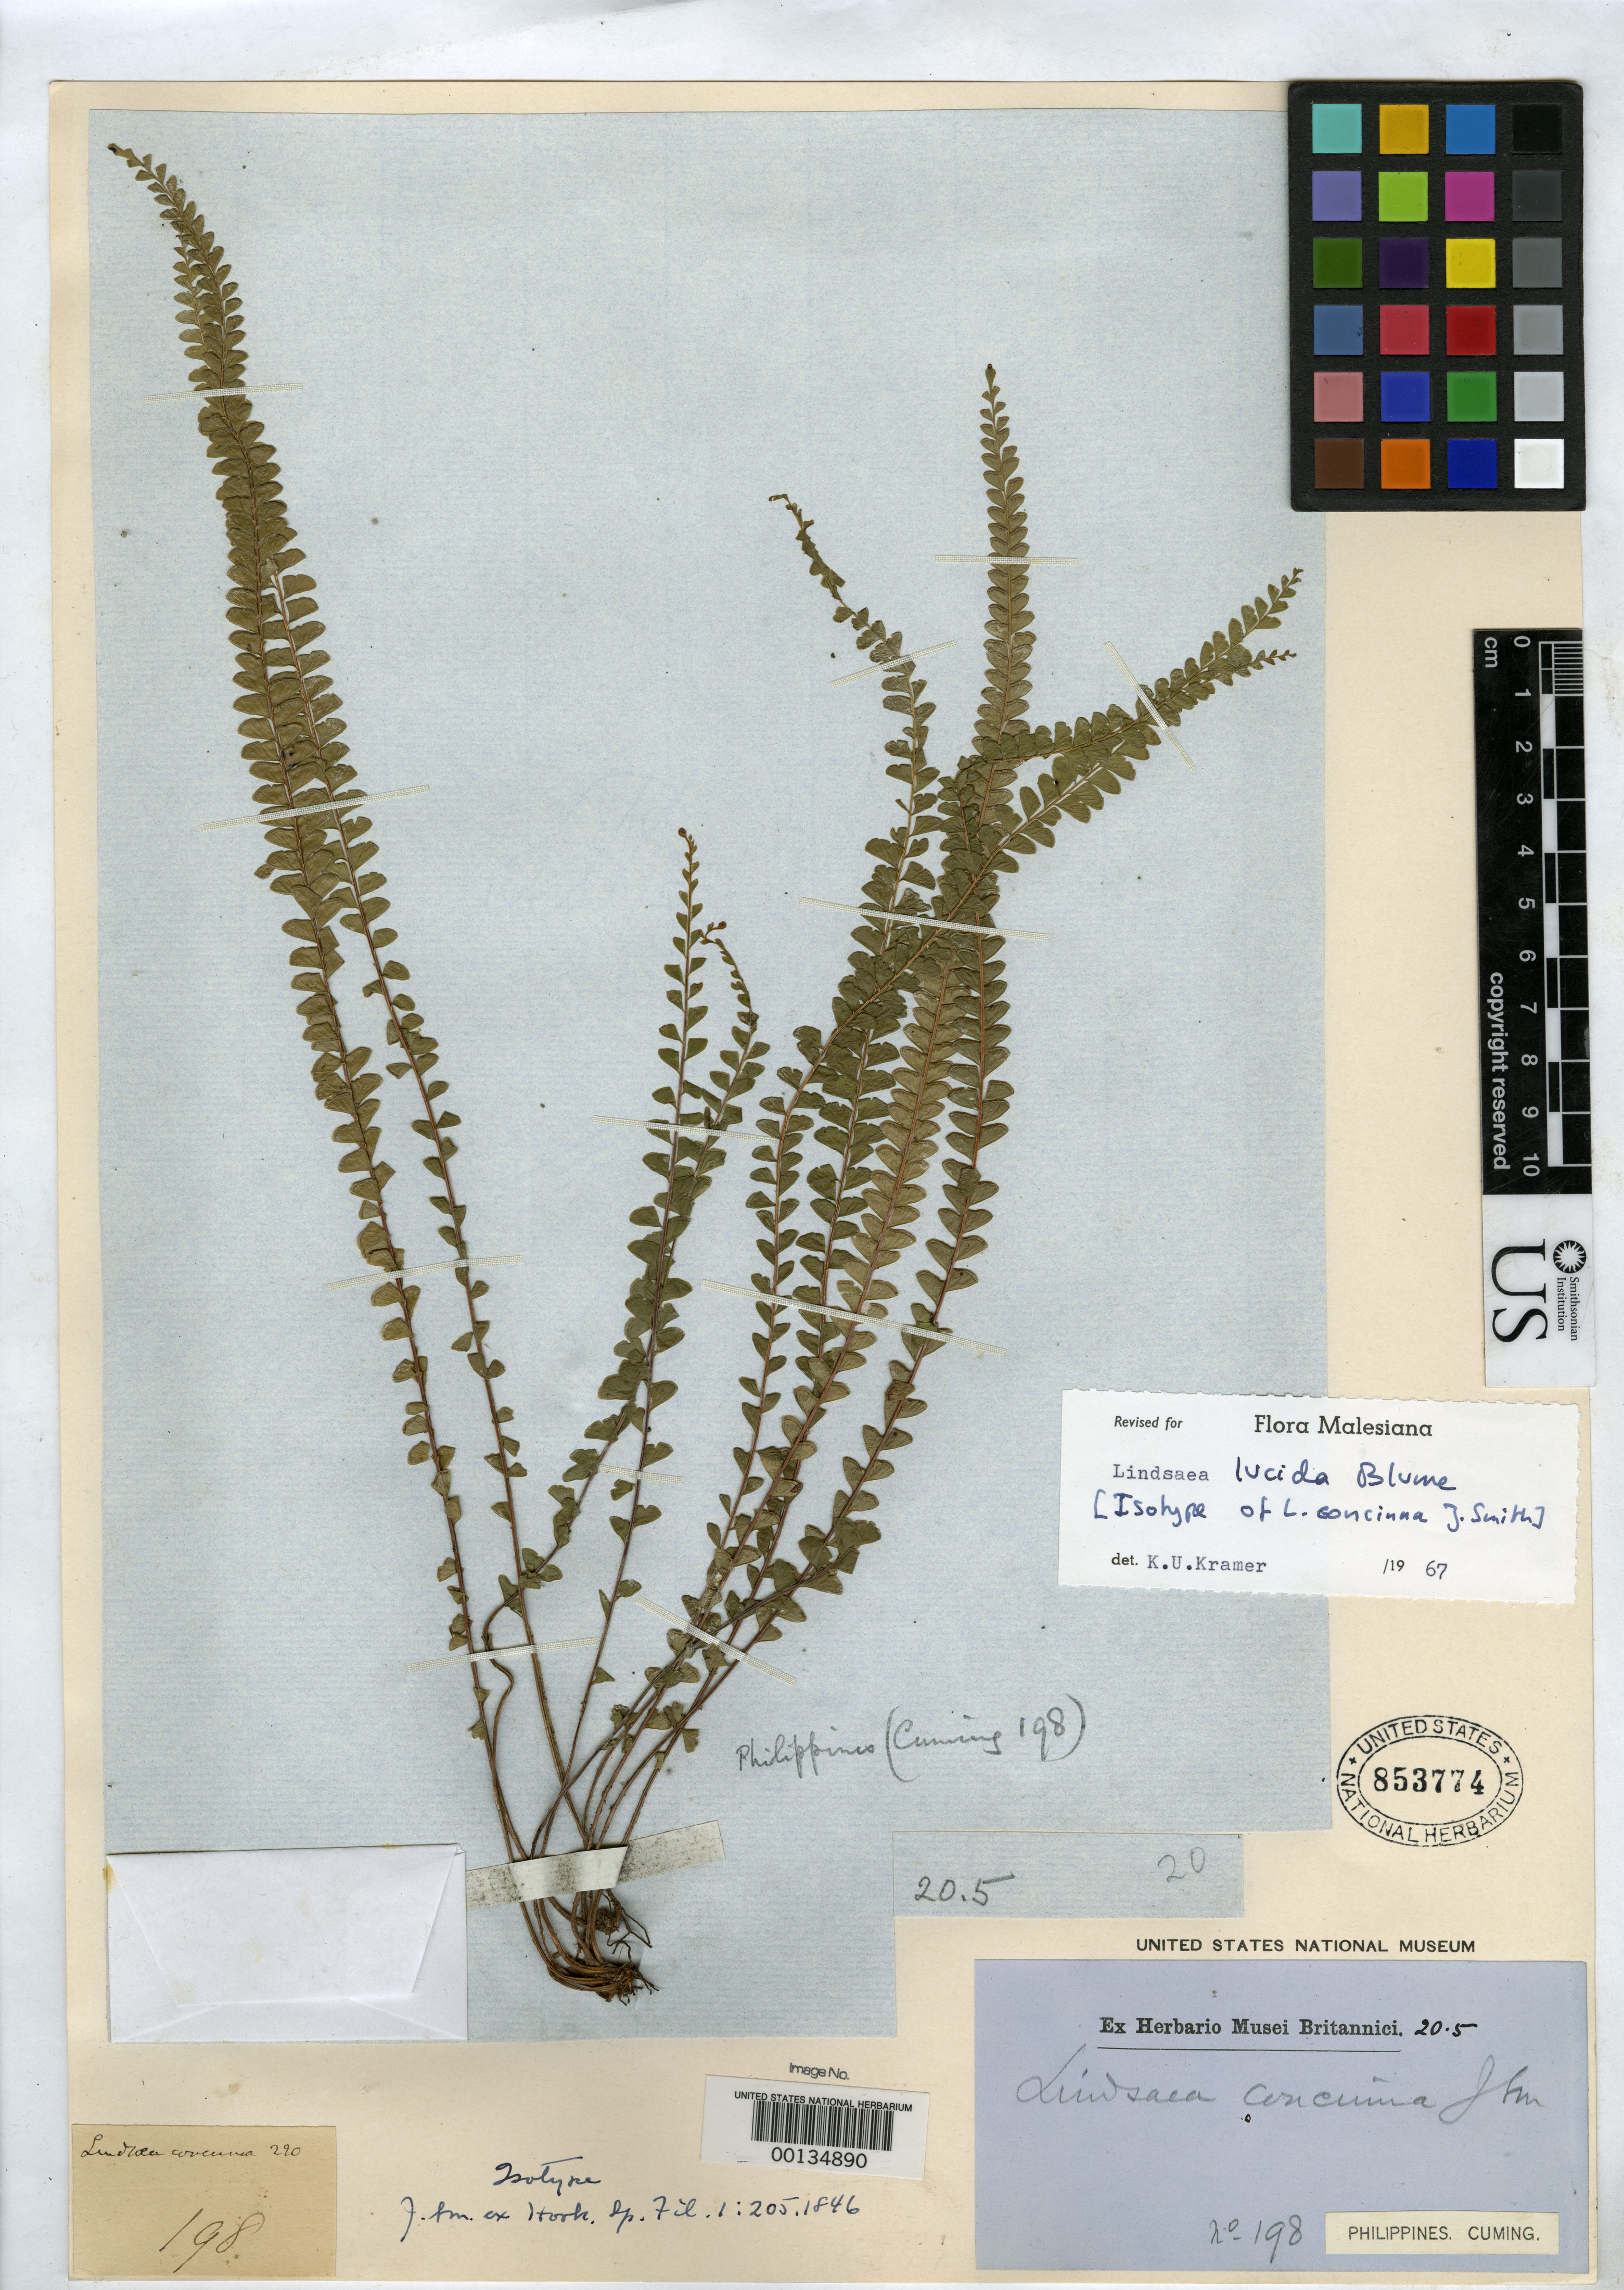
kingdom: Plantae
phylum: Tracheophyta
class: Polypodiopsida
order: Polypodiales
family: Lindsaeaceae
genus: Lindsaea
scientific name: Lindsaea concinna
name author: J. Sm. ex Hook.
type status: Isotype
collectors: H. Cuming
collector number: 198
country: Philippines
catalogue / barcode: US 853774